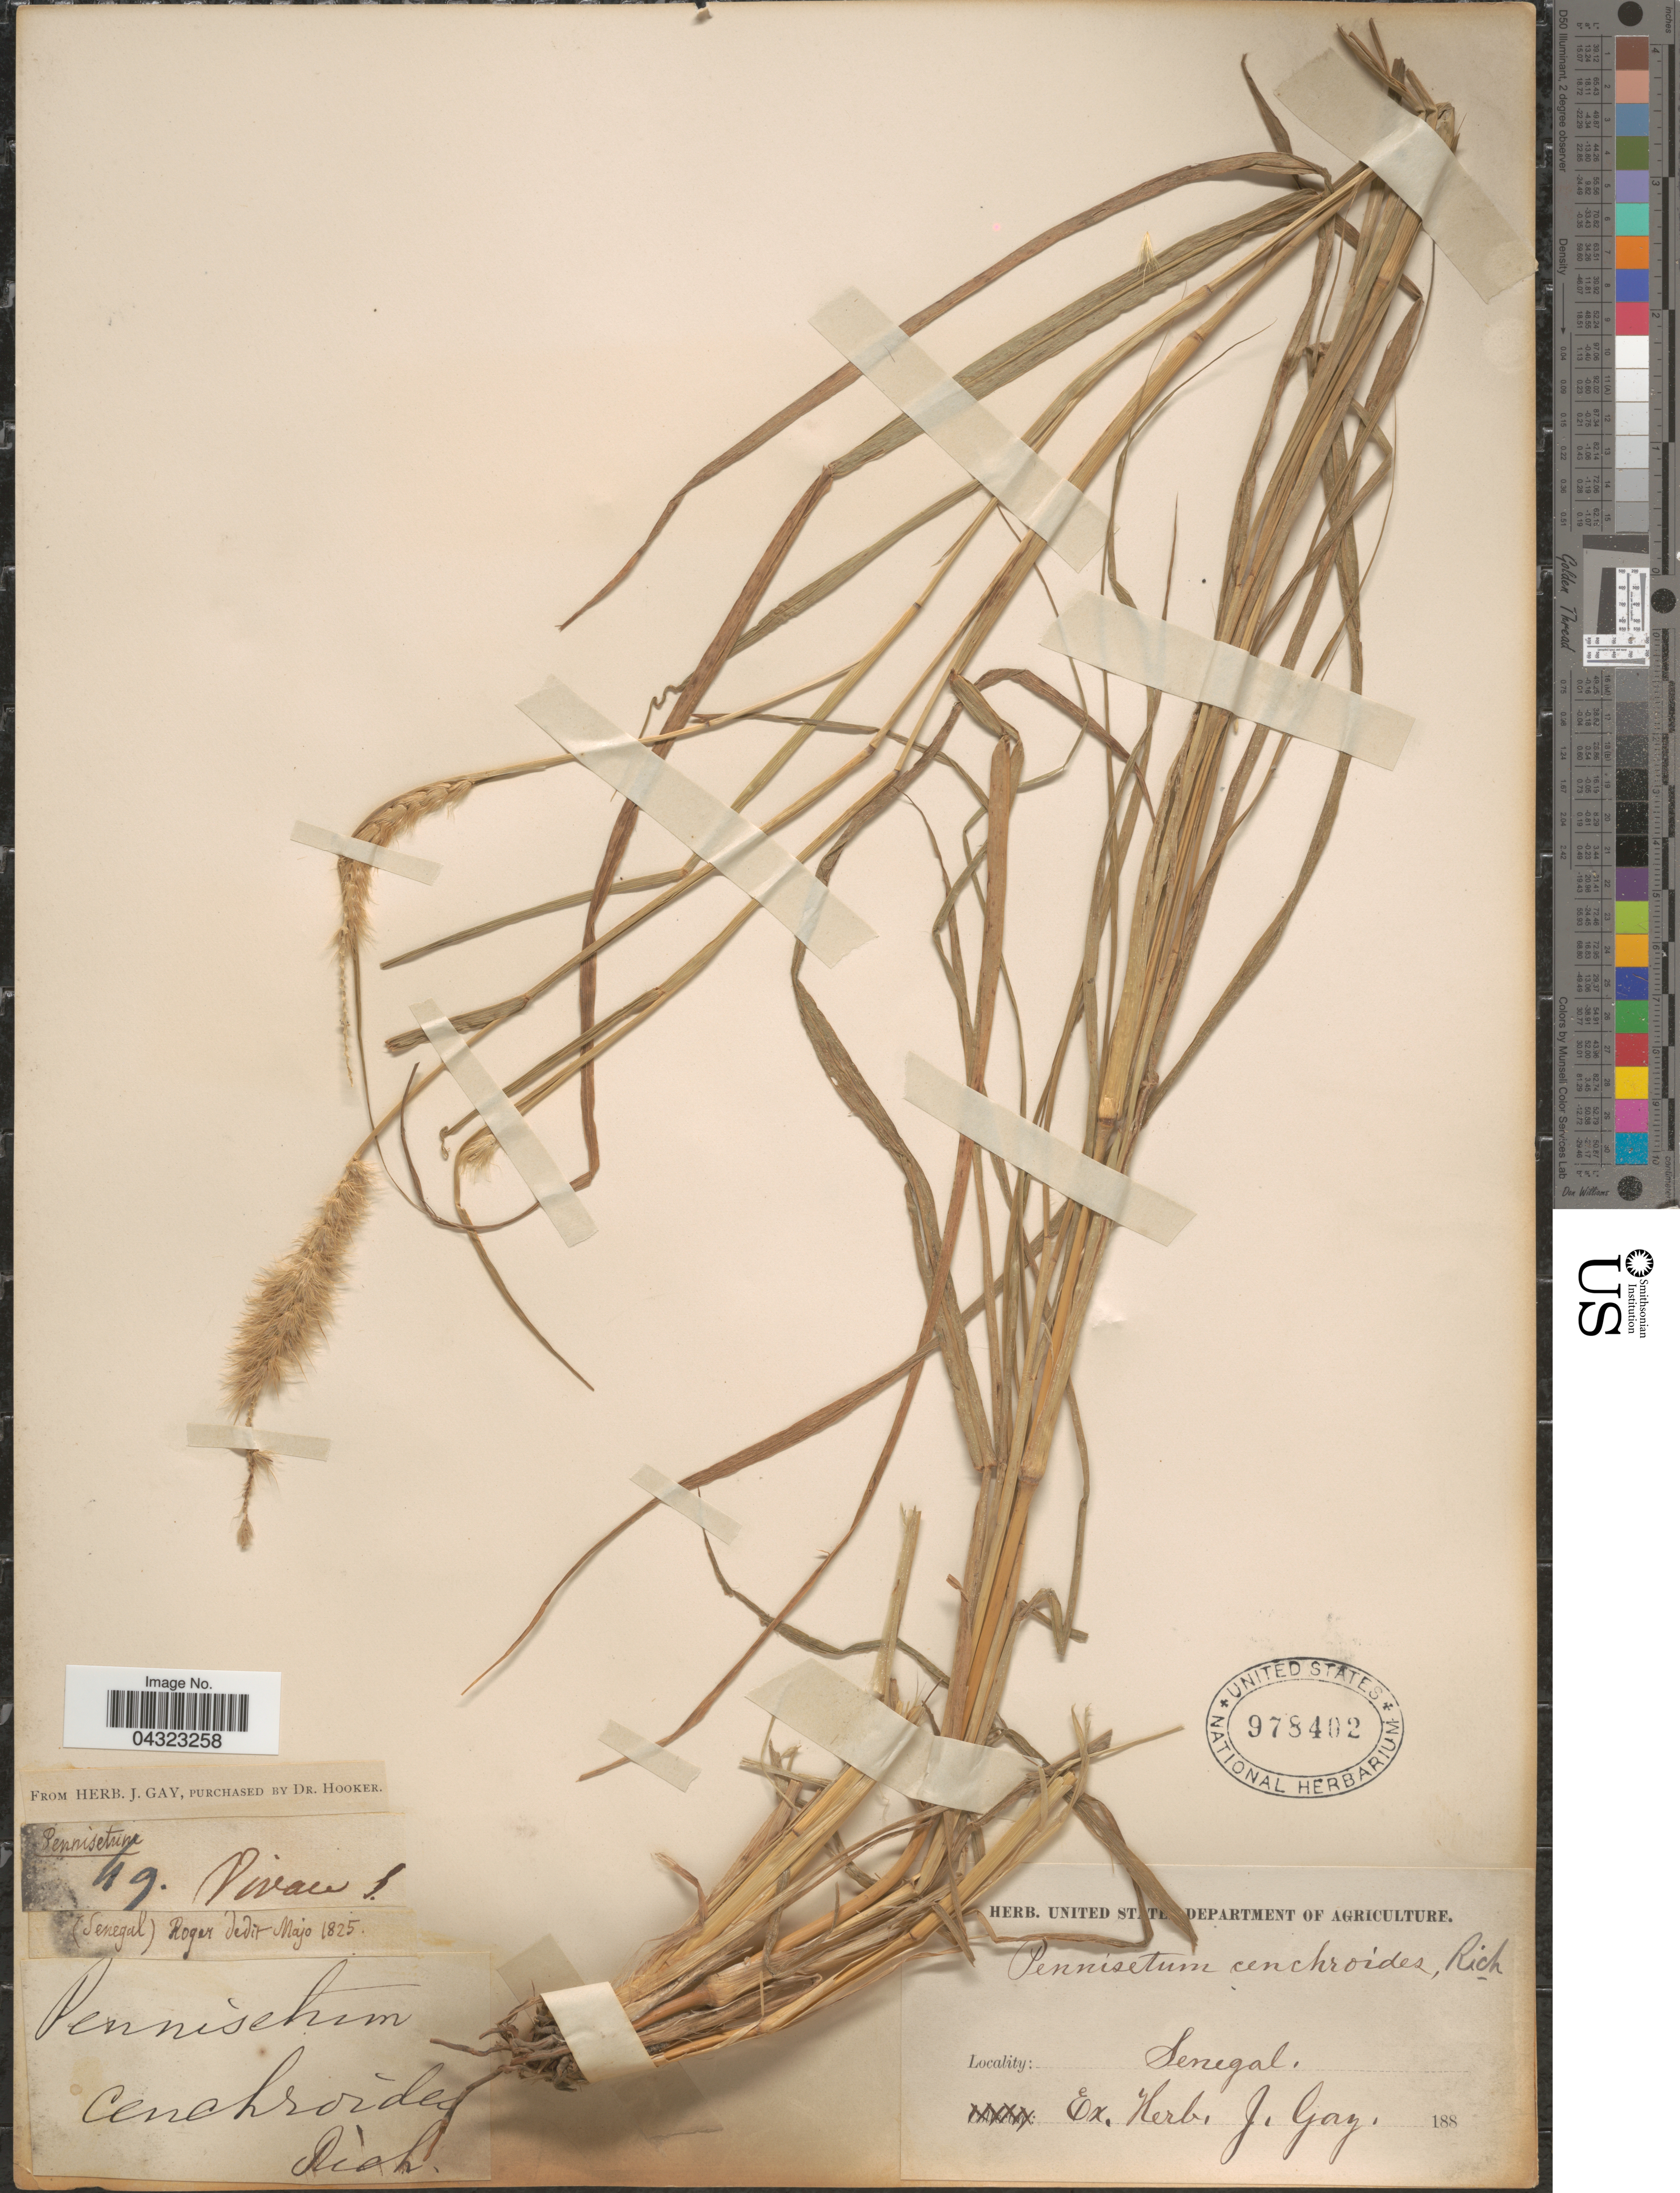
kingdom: Plantae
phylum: Tracheophyta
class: Liliopsida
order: Poales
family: Poaceae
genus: Cenchrus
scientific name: Cenchrus ciliaris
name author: L.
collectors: -. Roger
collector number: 49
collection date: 1825-05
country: Senegal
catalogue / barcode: US 978402